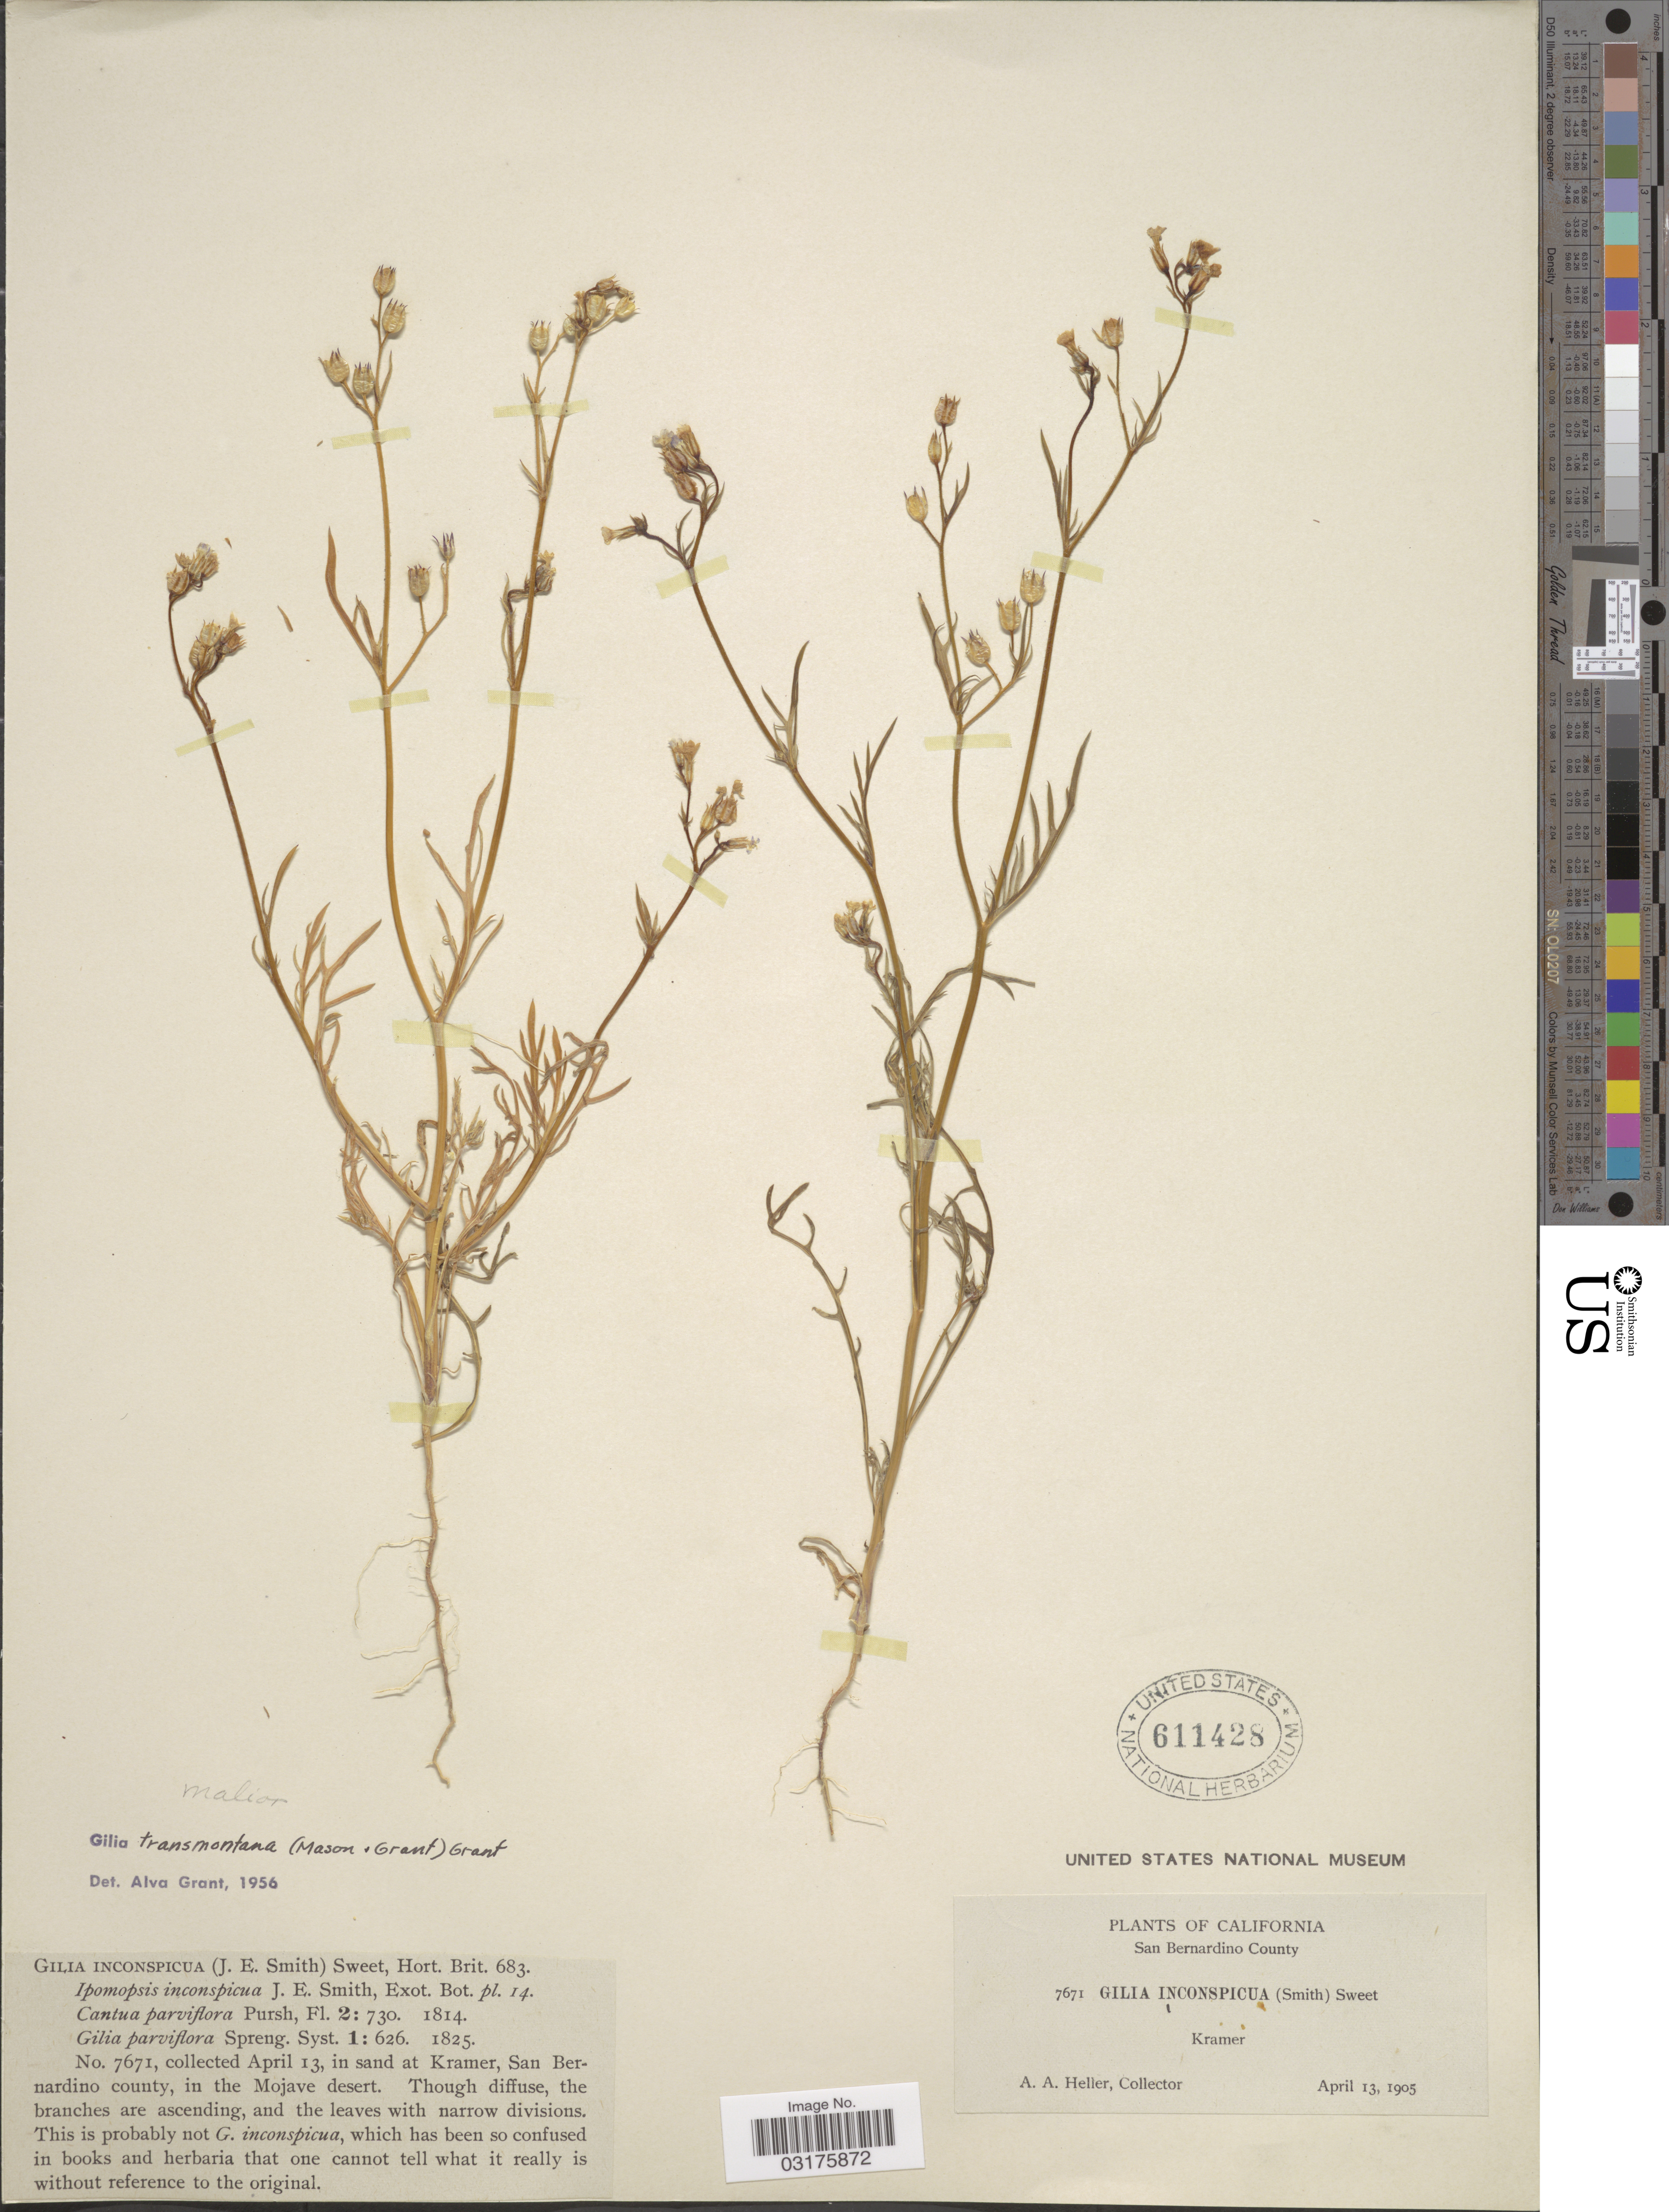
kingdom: Plantae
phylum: Tracheophyta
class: Magnoliopsida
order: Ericales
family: Polemoniaceae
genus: Gilia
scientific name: Gilia malior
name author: Day & V.E. Grant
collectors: A. A. Heller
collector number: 7671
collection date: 1905-04-13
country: United States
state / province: California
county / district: San Bernardino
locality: San Bernardino County. Kramer, in the Mojave desert.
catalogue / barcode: US 611428